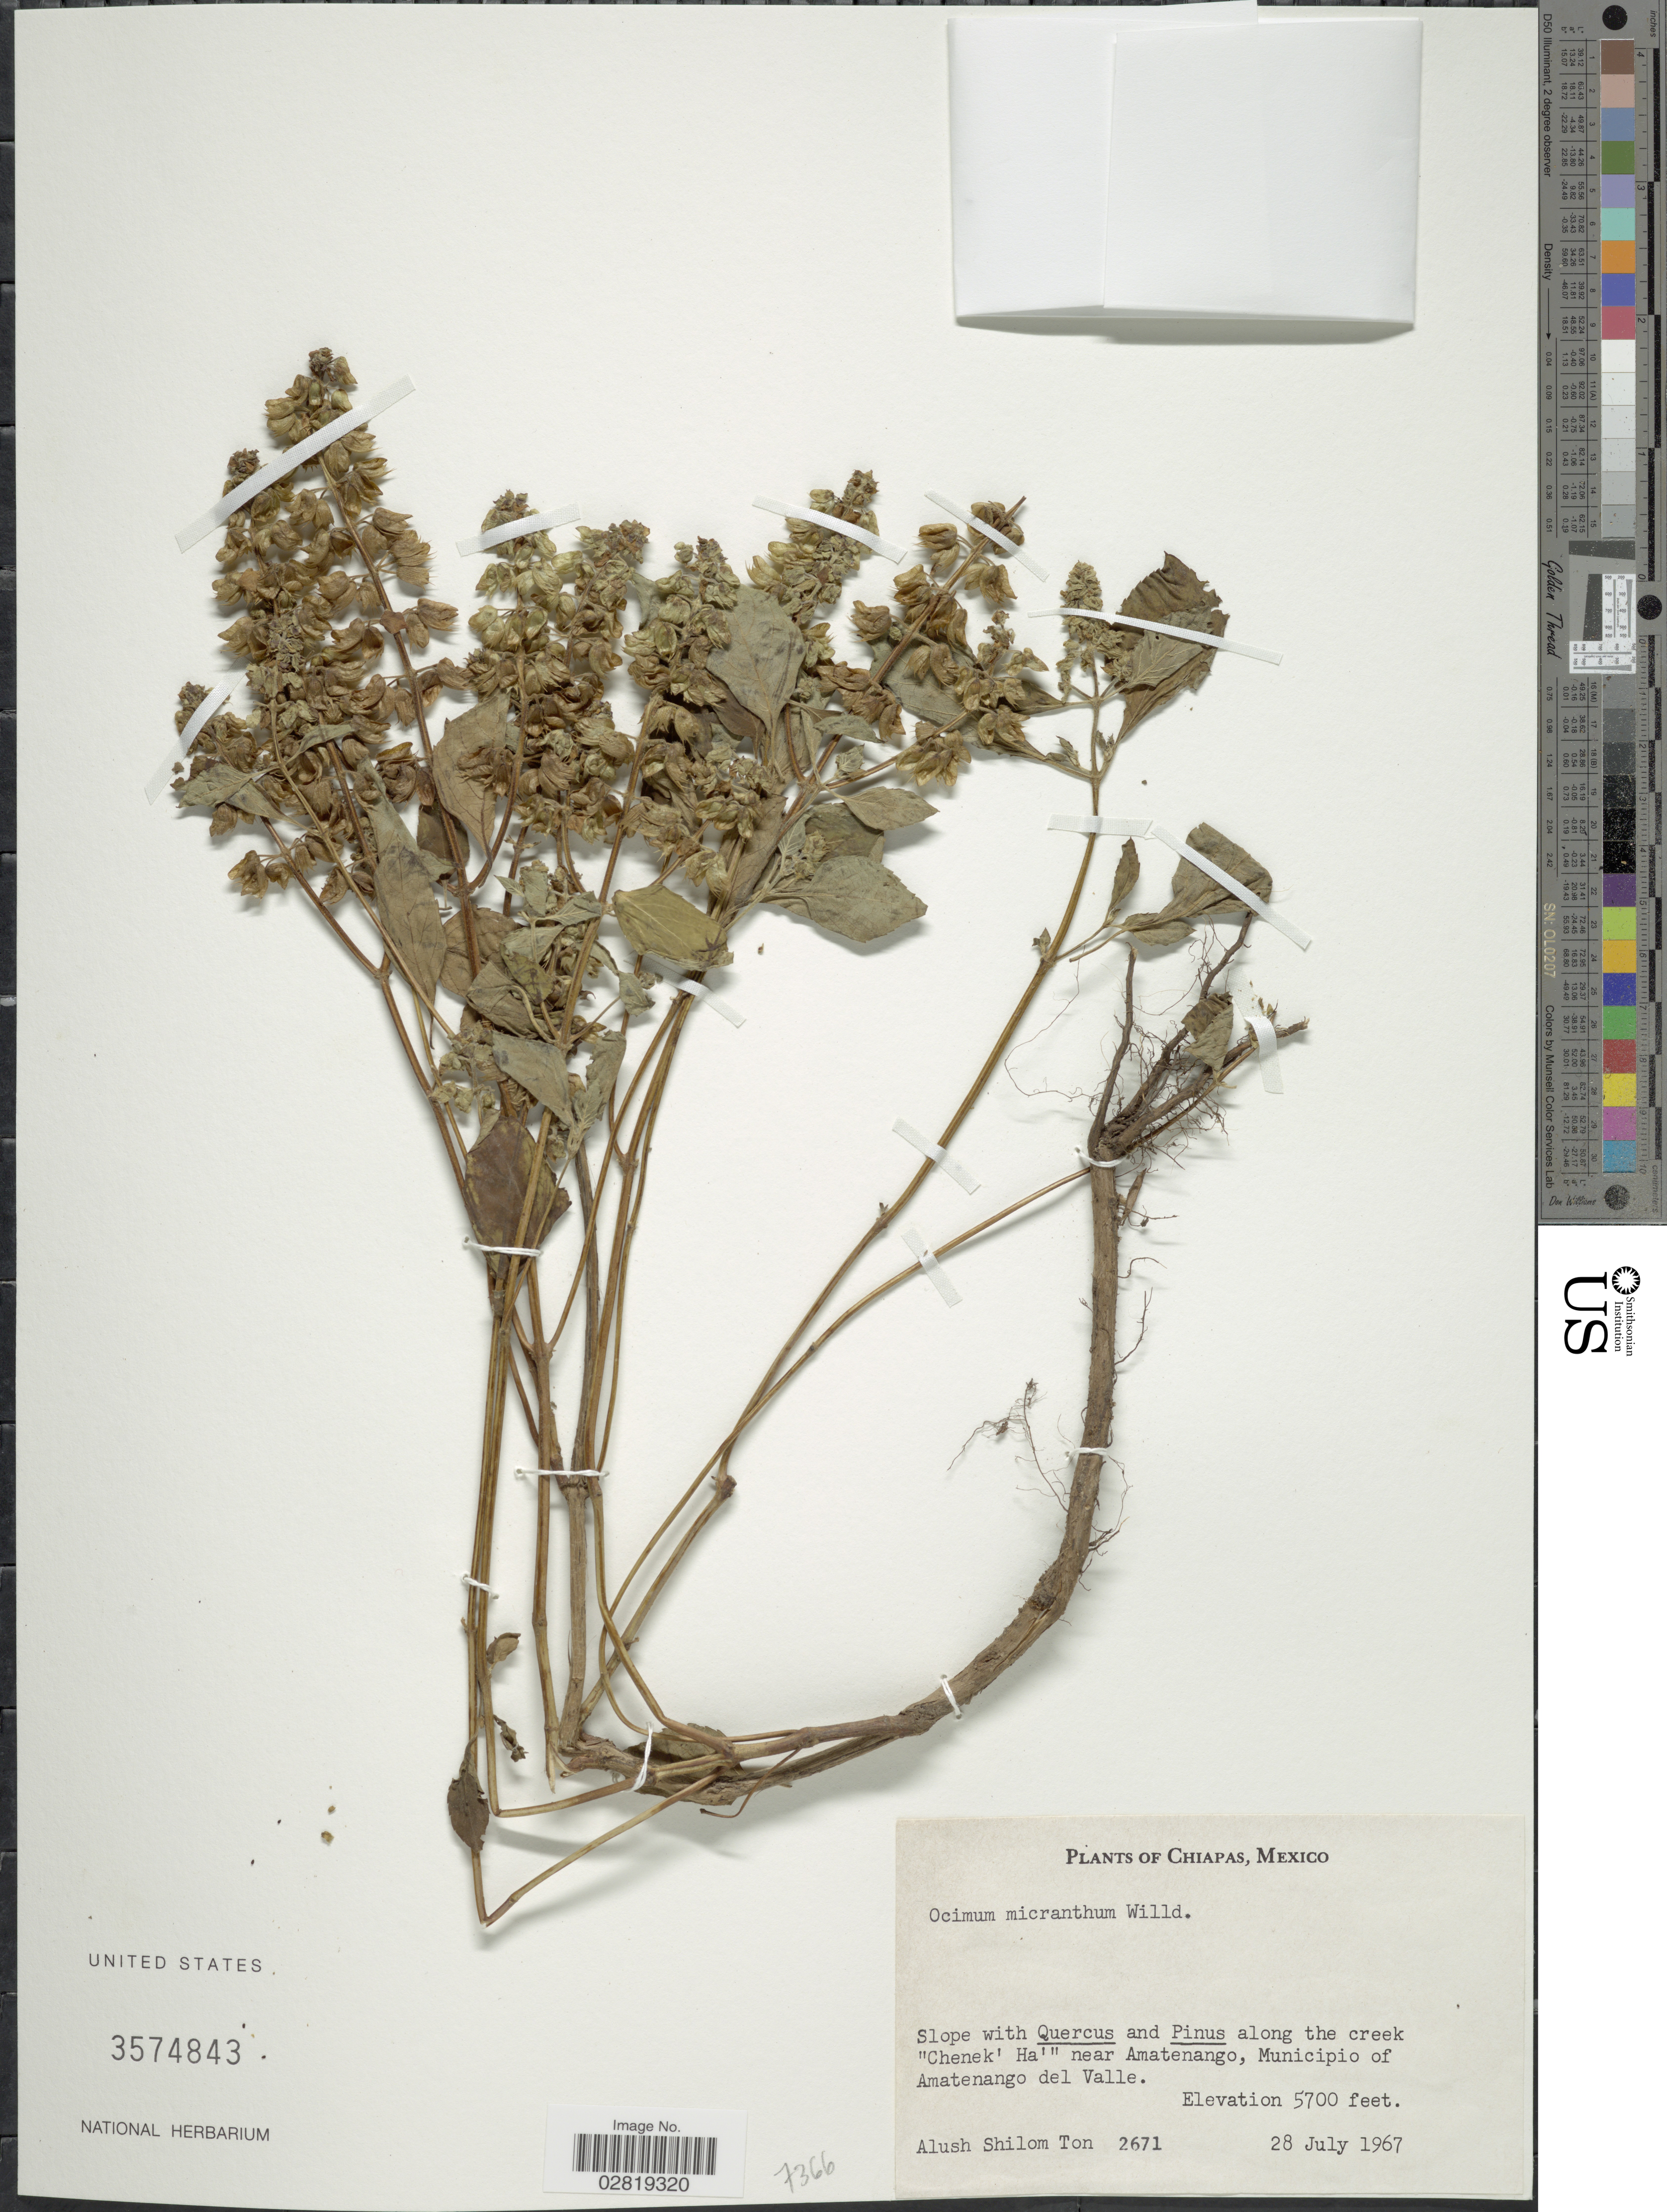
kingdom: Plantae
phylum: Tracheophyta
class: Magnoliopsida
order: Lamiales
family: Lamiaceae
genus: Ocimum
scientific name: Ocimum campechianum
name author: Mill.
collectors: A. M. Ton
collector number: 2671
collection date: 1967-07-28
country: Mexico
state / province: Chiapas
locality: Slope with Quercus and Pinus along the creek "Chenek' Ha' " near Amatenango, Municipio of Amatenango del Valle.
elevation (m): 1737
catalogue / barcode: US 3574843